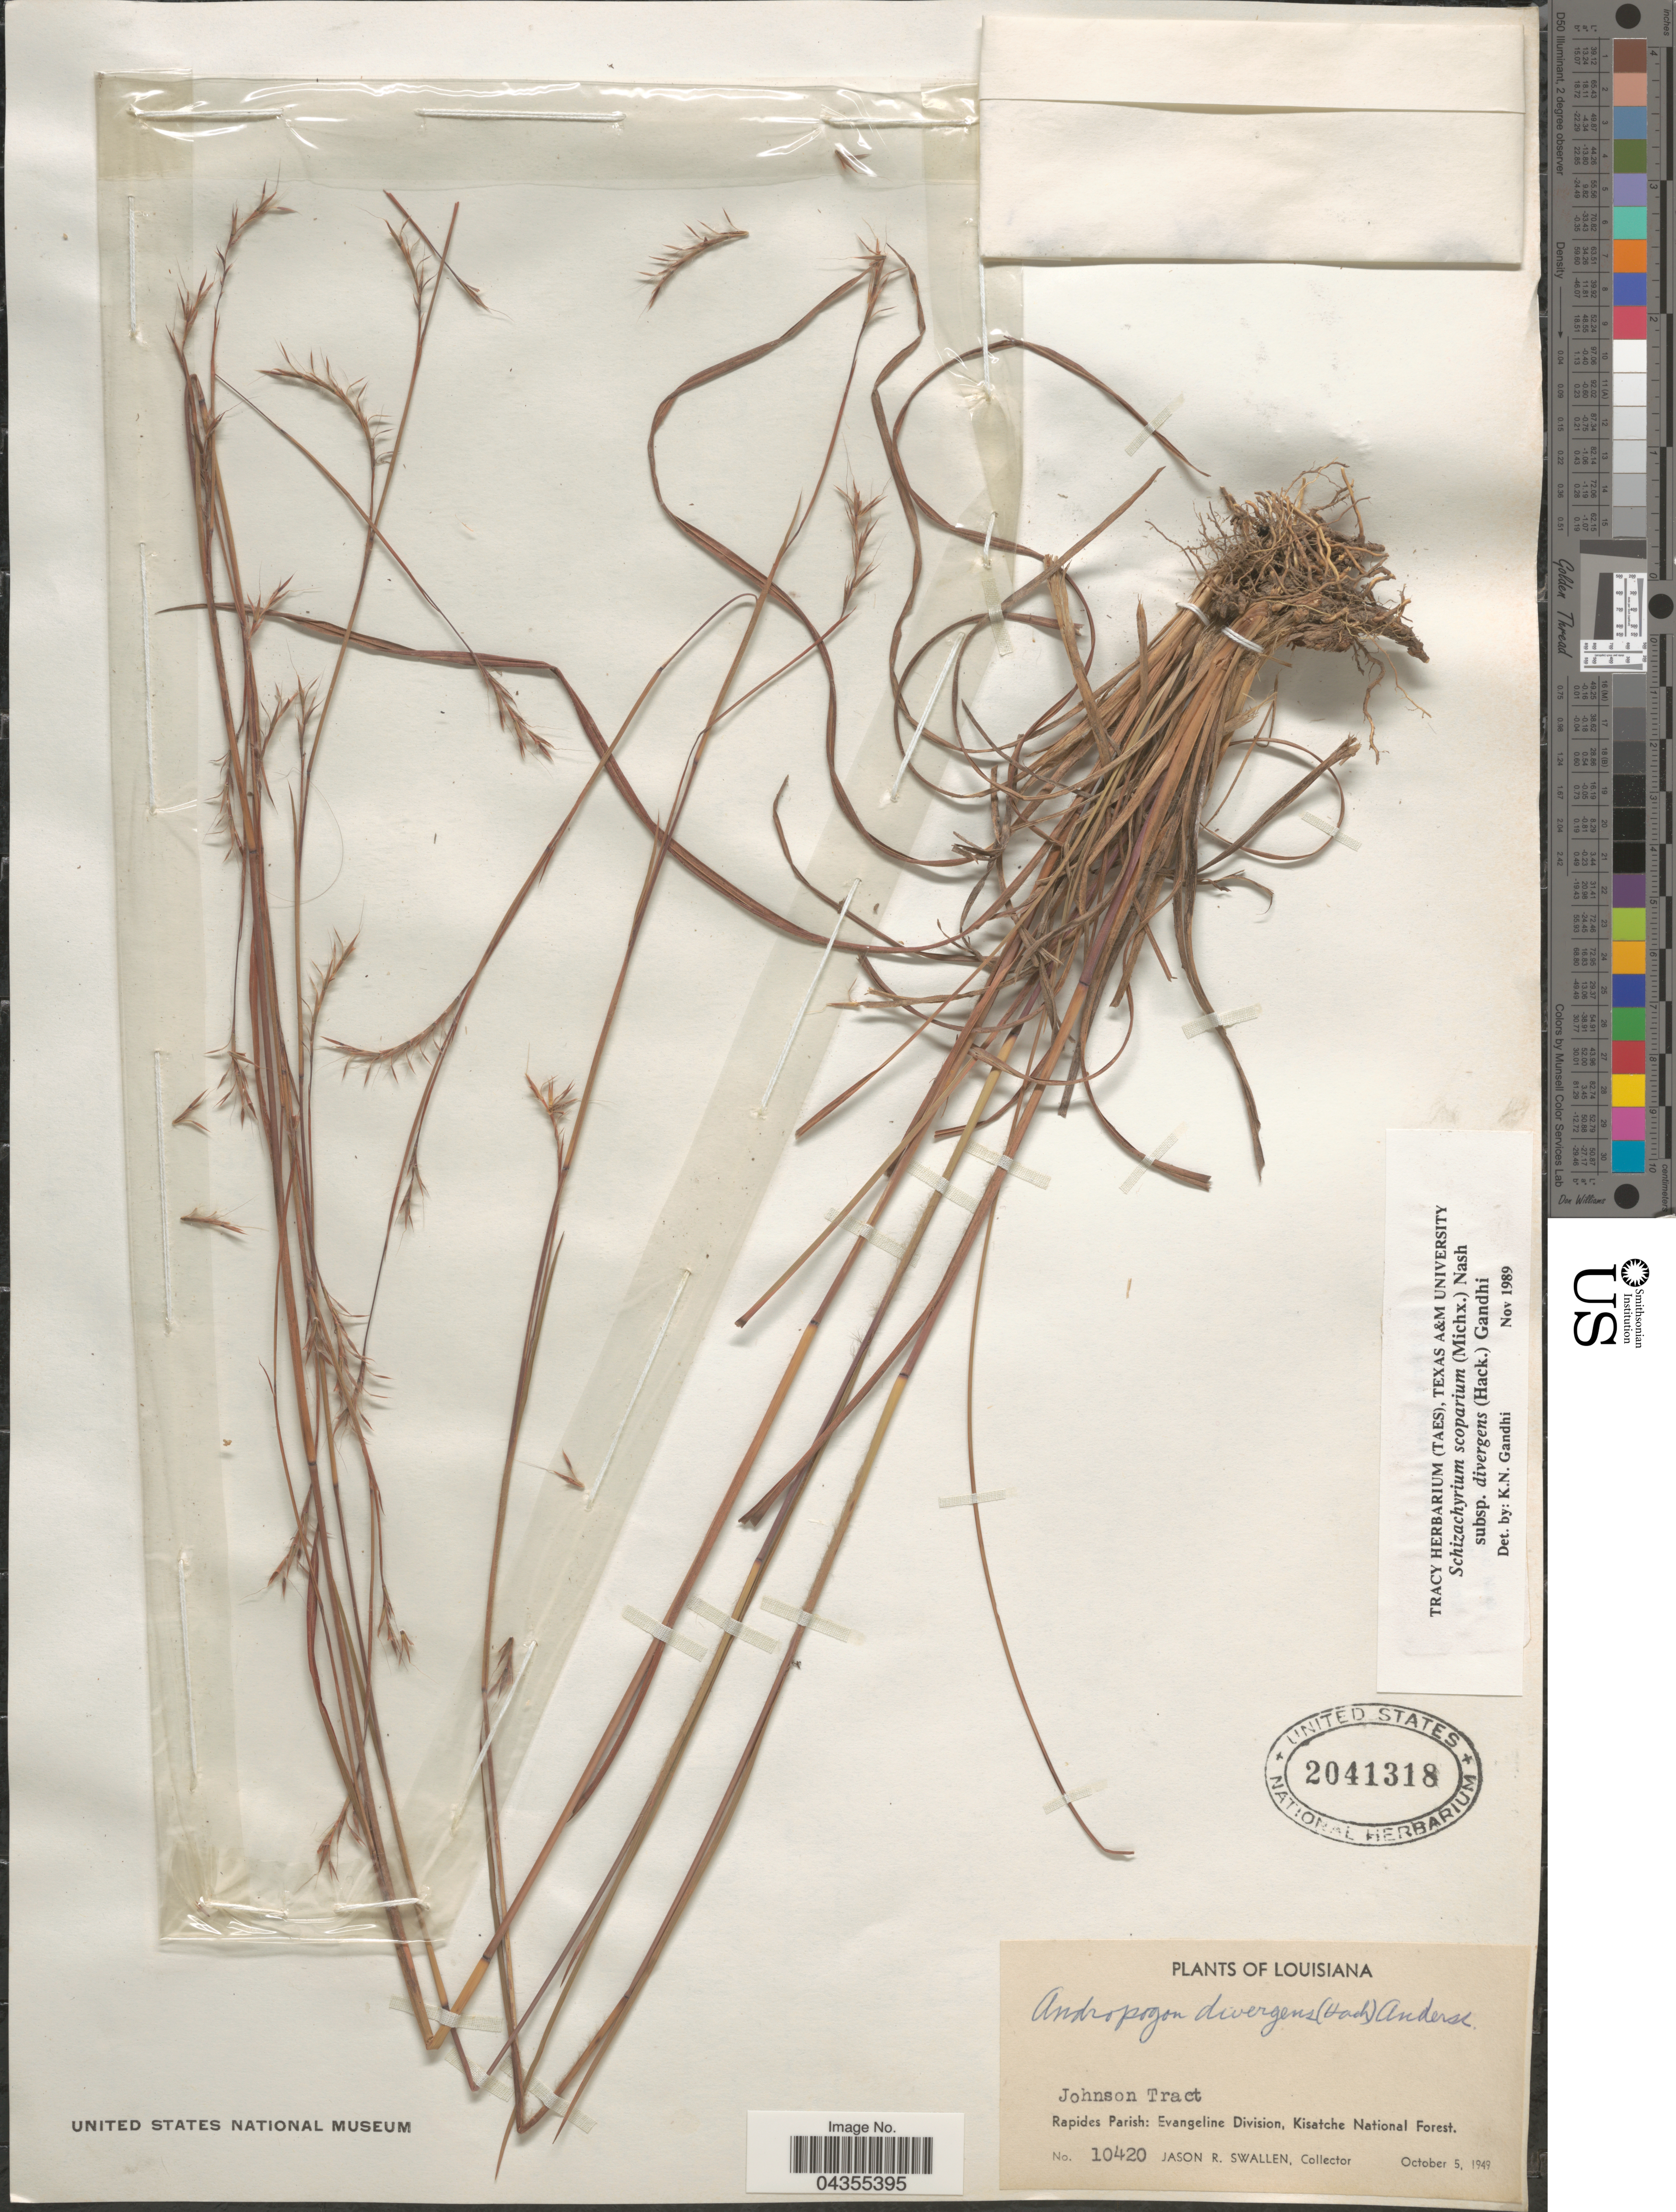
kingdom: Plantae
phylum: Tracheophyta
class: Liliopsida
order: Poales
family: Poaceae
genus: Schizachyrium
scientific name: Schizachyrium scoparium var. scoparium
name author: (Michx.) Nash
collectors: J. R. Swallen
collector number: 10420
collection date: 1949-10-05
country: United States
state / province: Louisiana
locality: Johnson Tract. Rapides Parish: Evangeline Division, Kisatche National Forest.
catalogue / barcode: US 2041318